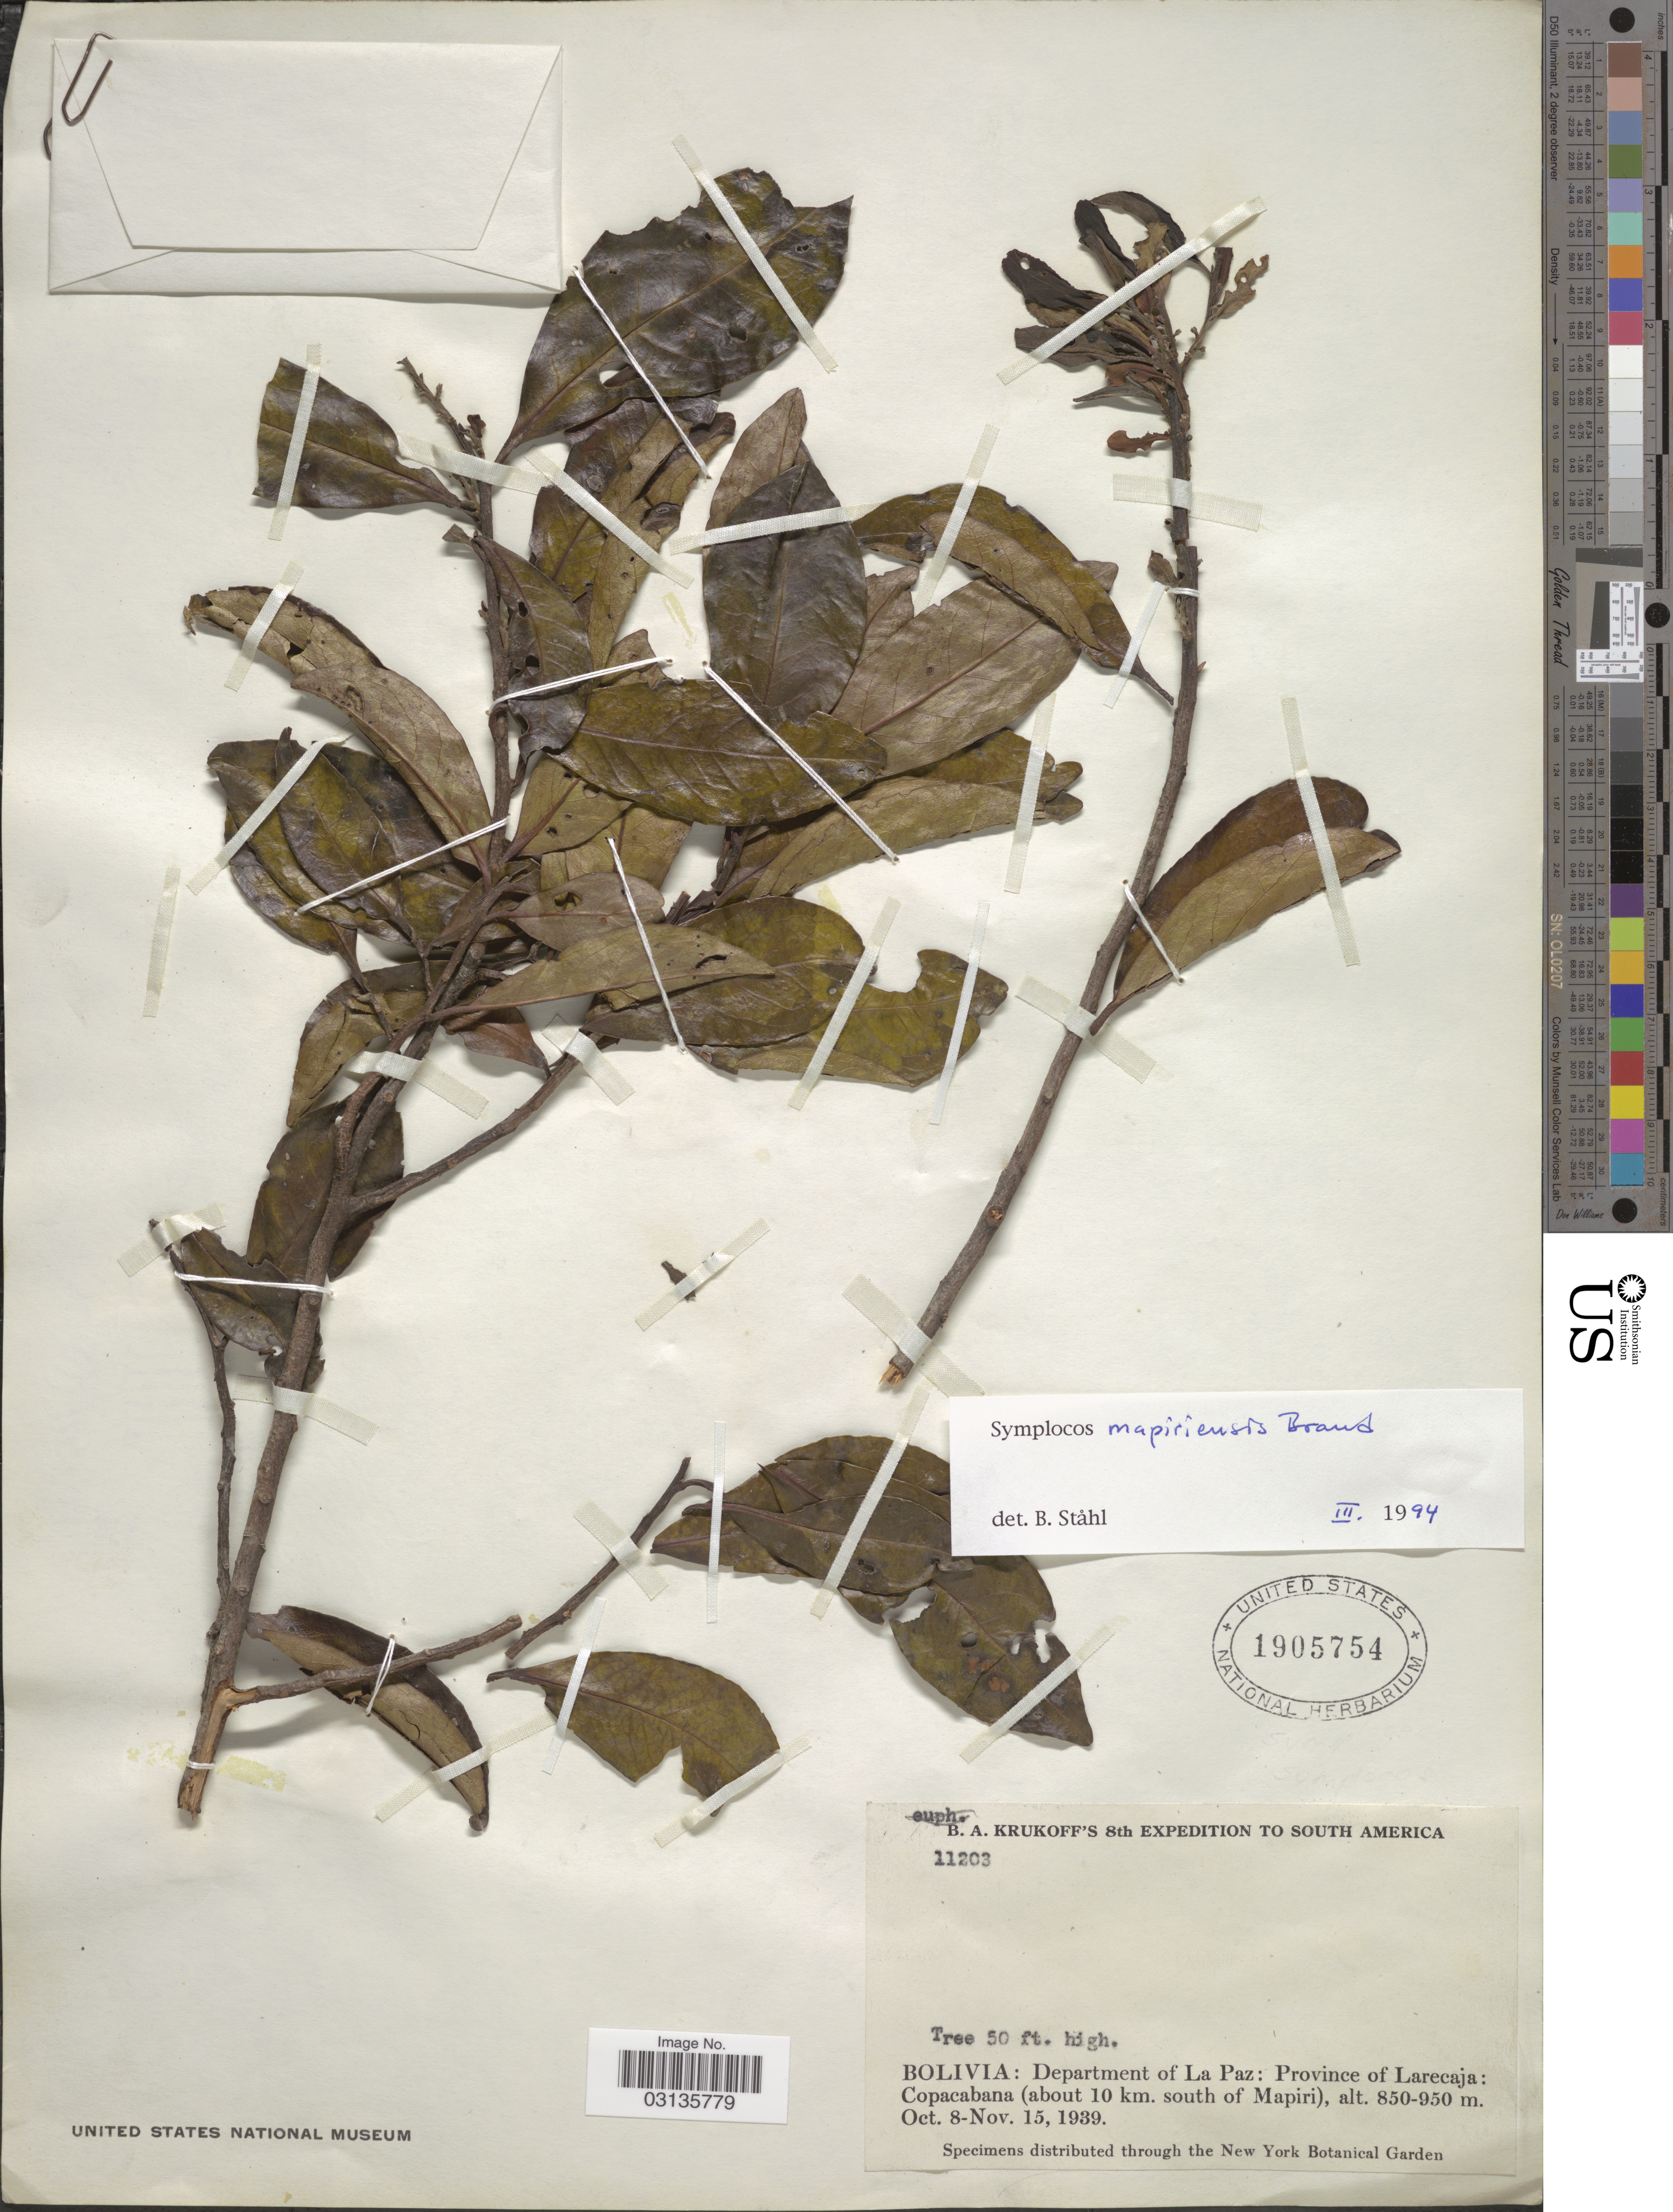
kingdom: Plantae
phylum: Tracheophyta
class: Magnoliopsida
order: Ericales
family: Symplocaceae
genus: Symplocos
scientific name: Symplocos mapiriensis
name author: Brand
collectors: B. A. Krukoff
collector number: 11203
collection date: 1939-10-08/1939-11-15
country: Bolivia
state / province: La Paz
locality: Department La Paz: Province of Larecaja: Copacabana (about 10 km. south of Mapiri).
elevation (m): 850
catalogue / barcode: US 1905754